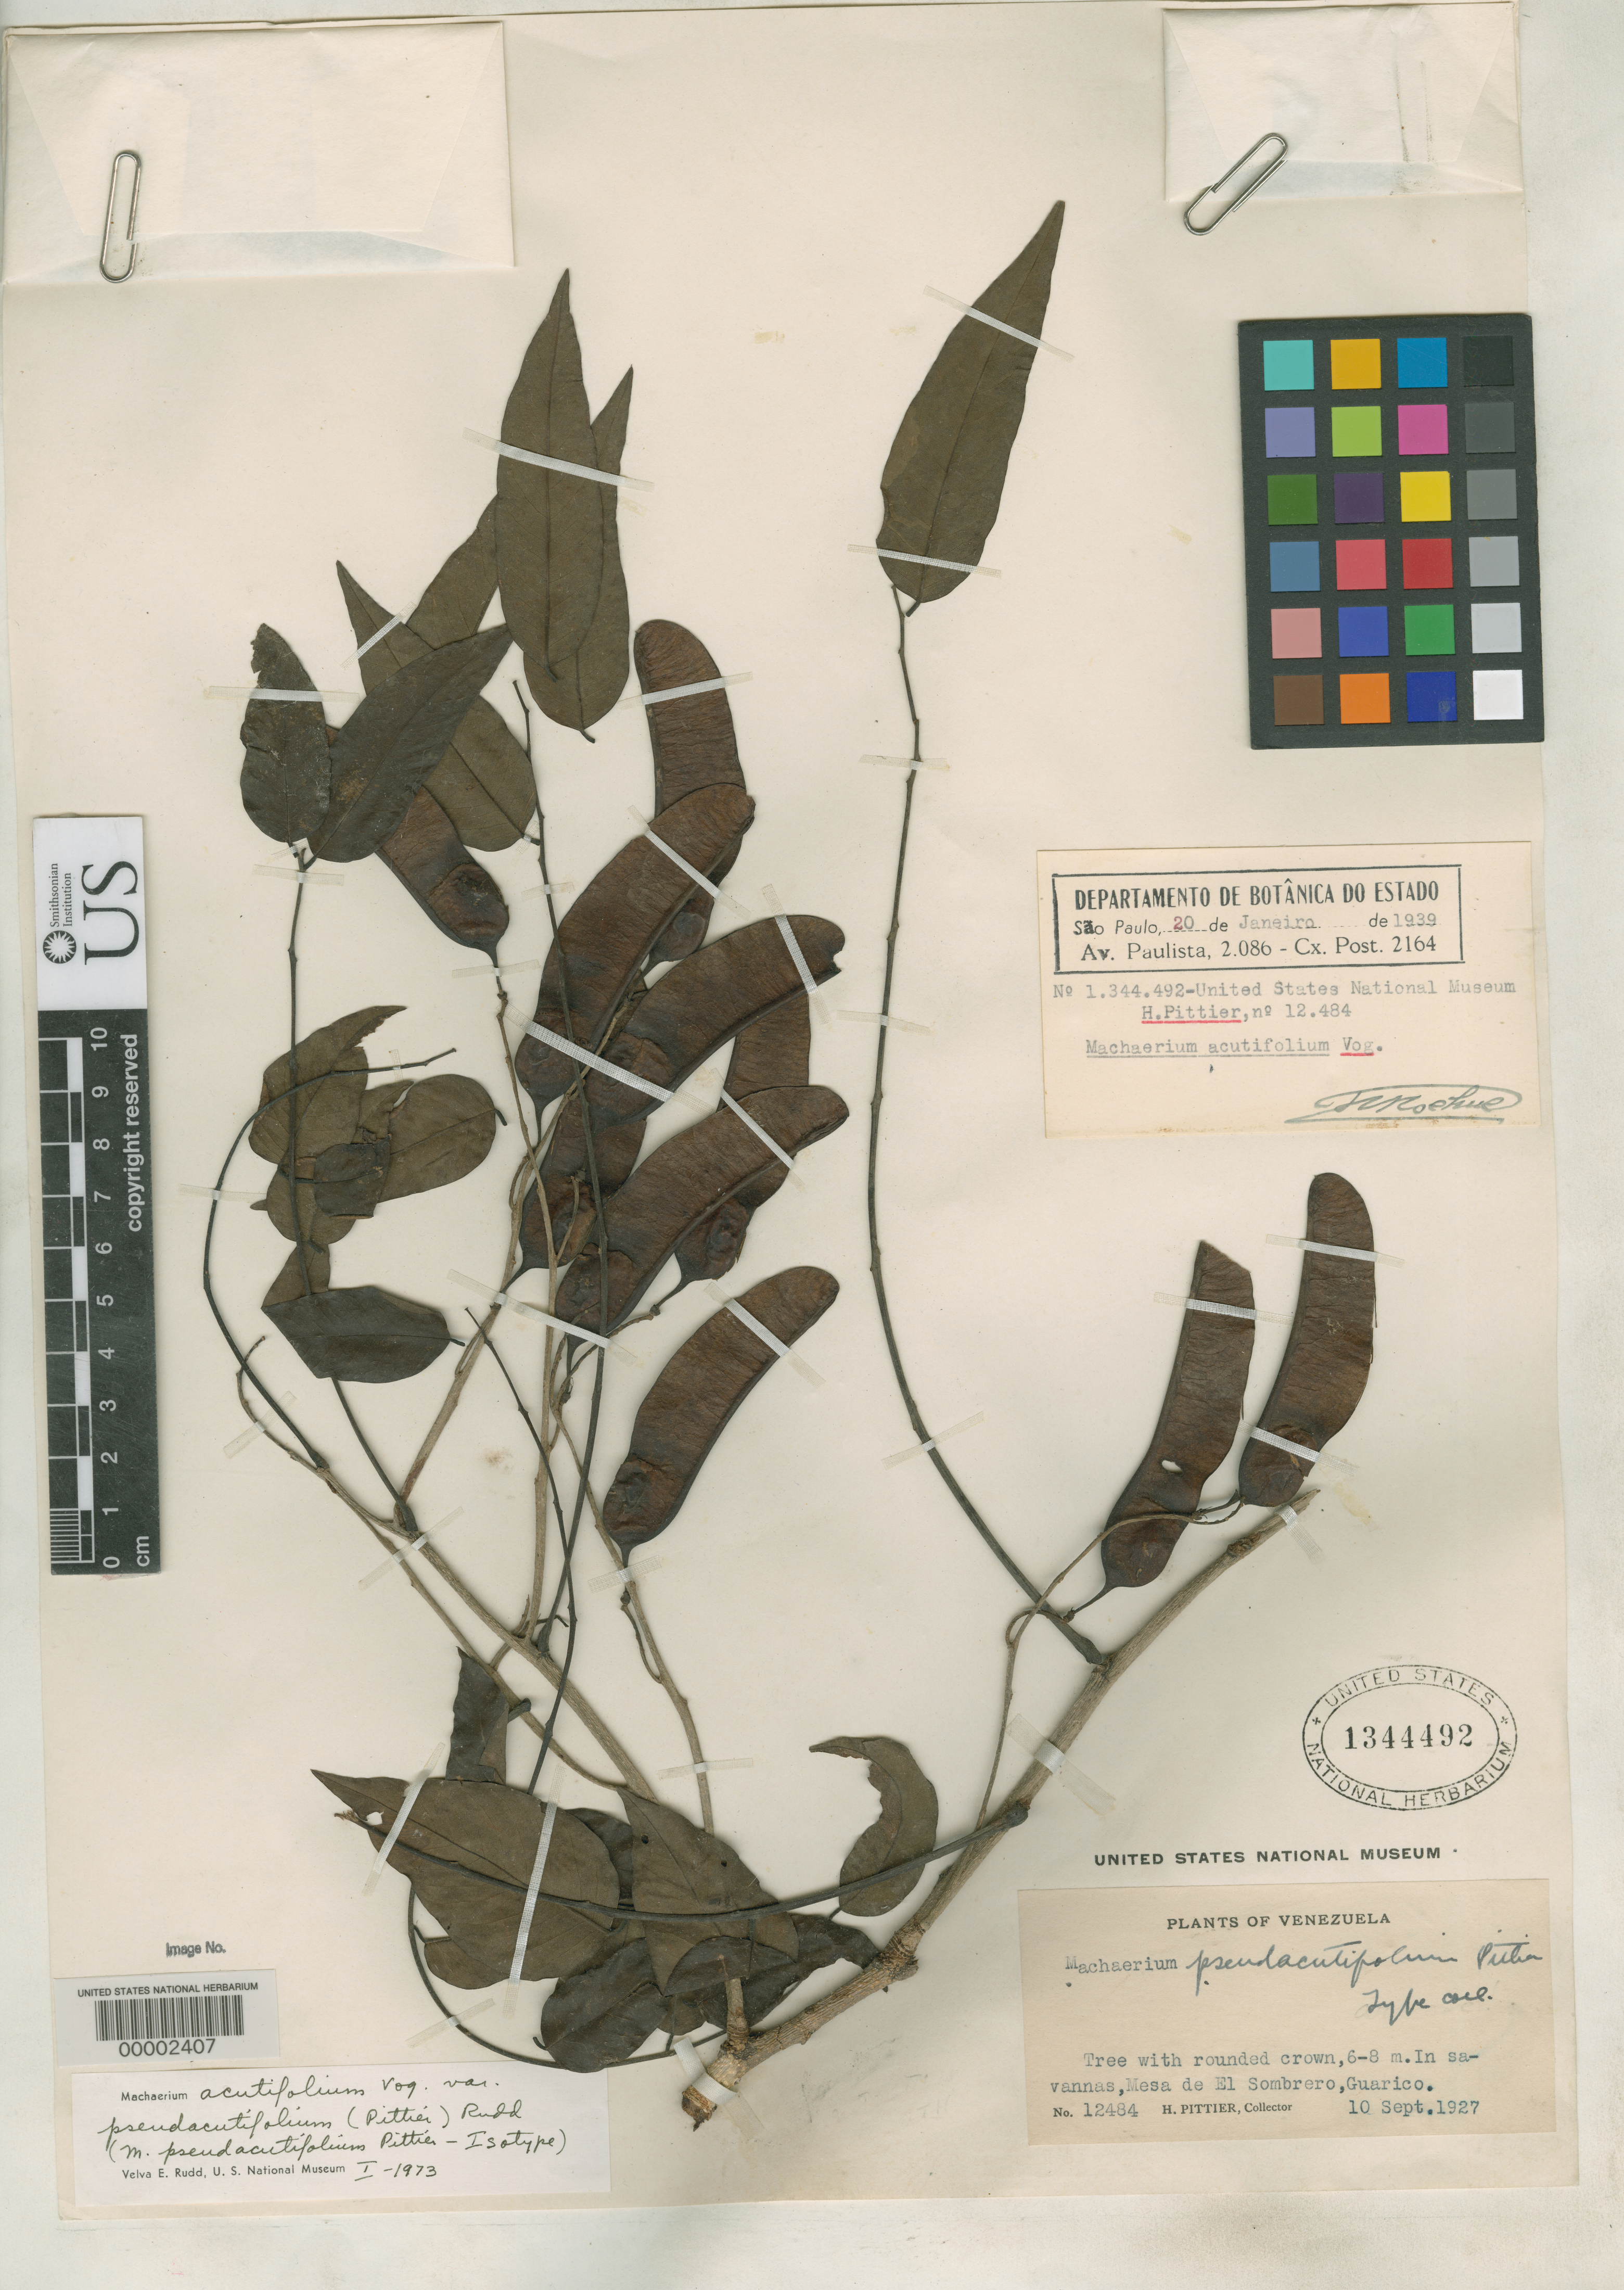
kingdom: Plantae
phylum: Tracheophyta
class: Magnoliopsida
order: Fabales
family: Fabaceae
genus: Machaerium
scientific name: Machaerium pseudacutifolium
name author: Pittier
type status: Isotype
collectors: H. F. Pittier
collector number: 12484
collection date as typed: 10 Sep 1927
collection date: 1927-09-10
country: Venezuela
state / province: Guárico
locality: Mesa del Sombrero.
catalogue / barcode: US 1344492